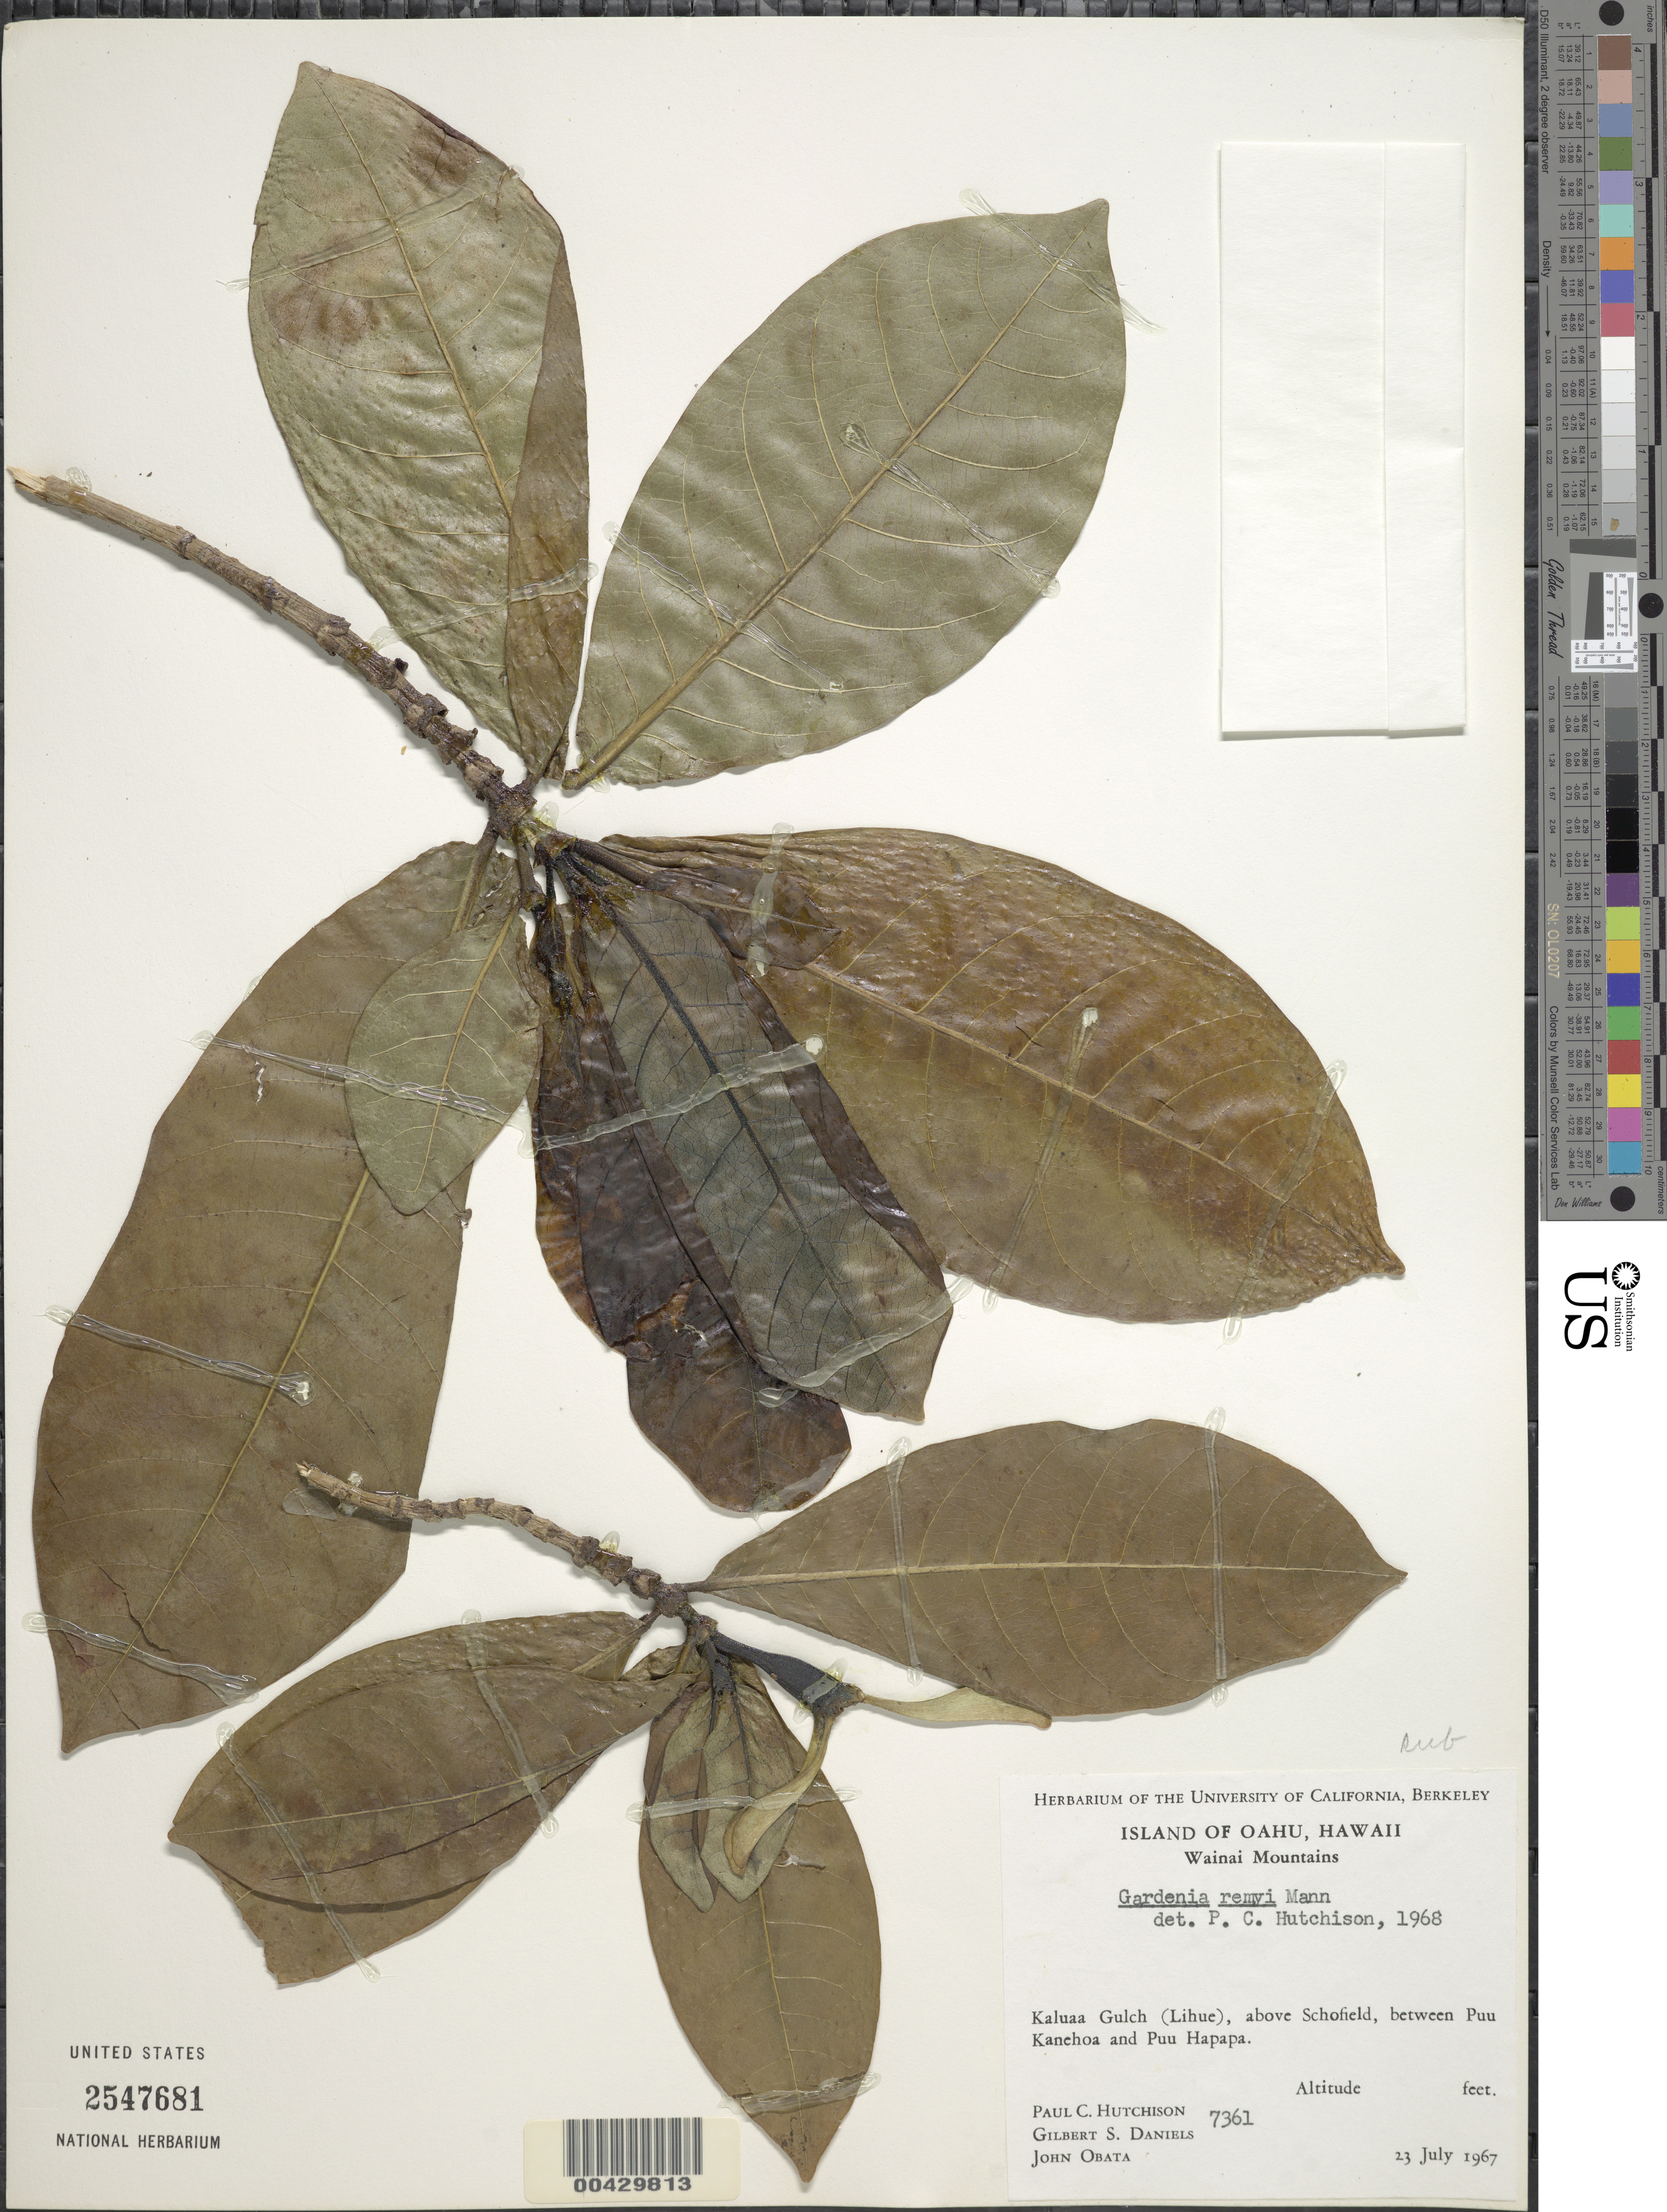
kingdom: Plantae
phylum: Tracheophyta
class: Magnoliopsida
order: Gentianales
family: Rubiaceae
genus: Gardenia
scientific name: Gardenia remyi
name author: H. Mann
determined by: Hutchison, Paul C.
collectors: P. C. Hutchison, G. S. Daniels & J. Obata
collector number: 7361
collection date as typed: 23 Jul 1967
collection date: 1967-07-23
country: United States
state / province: Hawaii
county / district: Honolulu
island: Oahu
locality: Wainai Mountains, Kaluaa Gulch (Lihue), above Schofield, between Puu Kanehoa and Puu Hapapa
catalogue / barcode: US 2547681